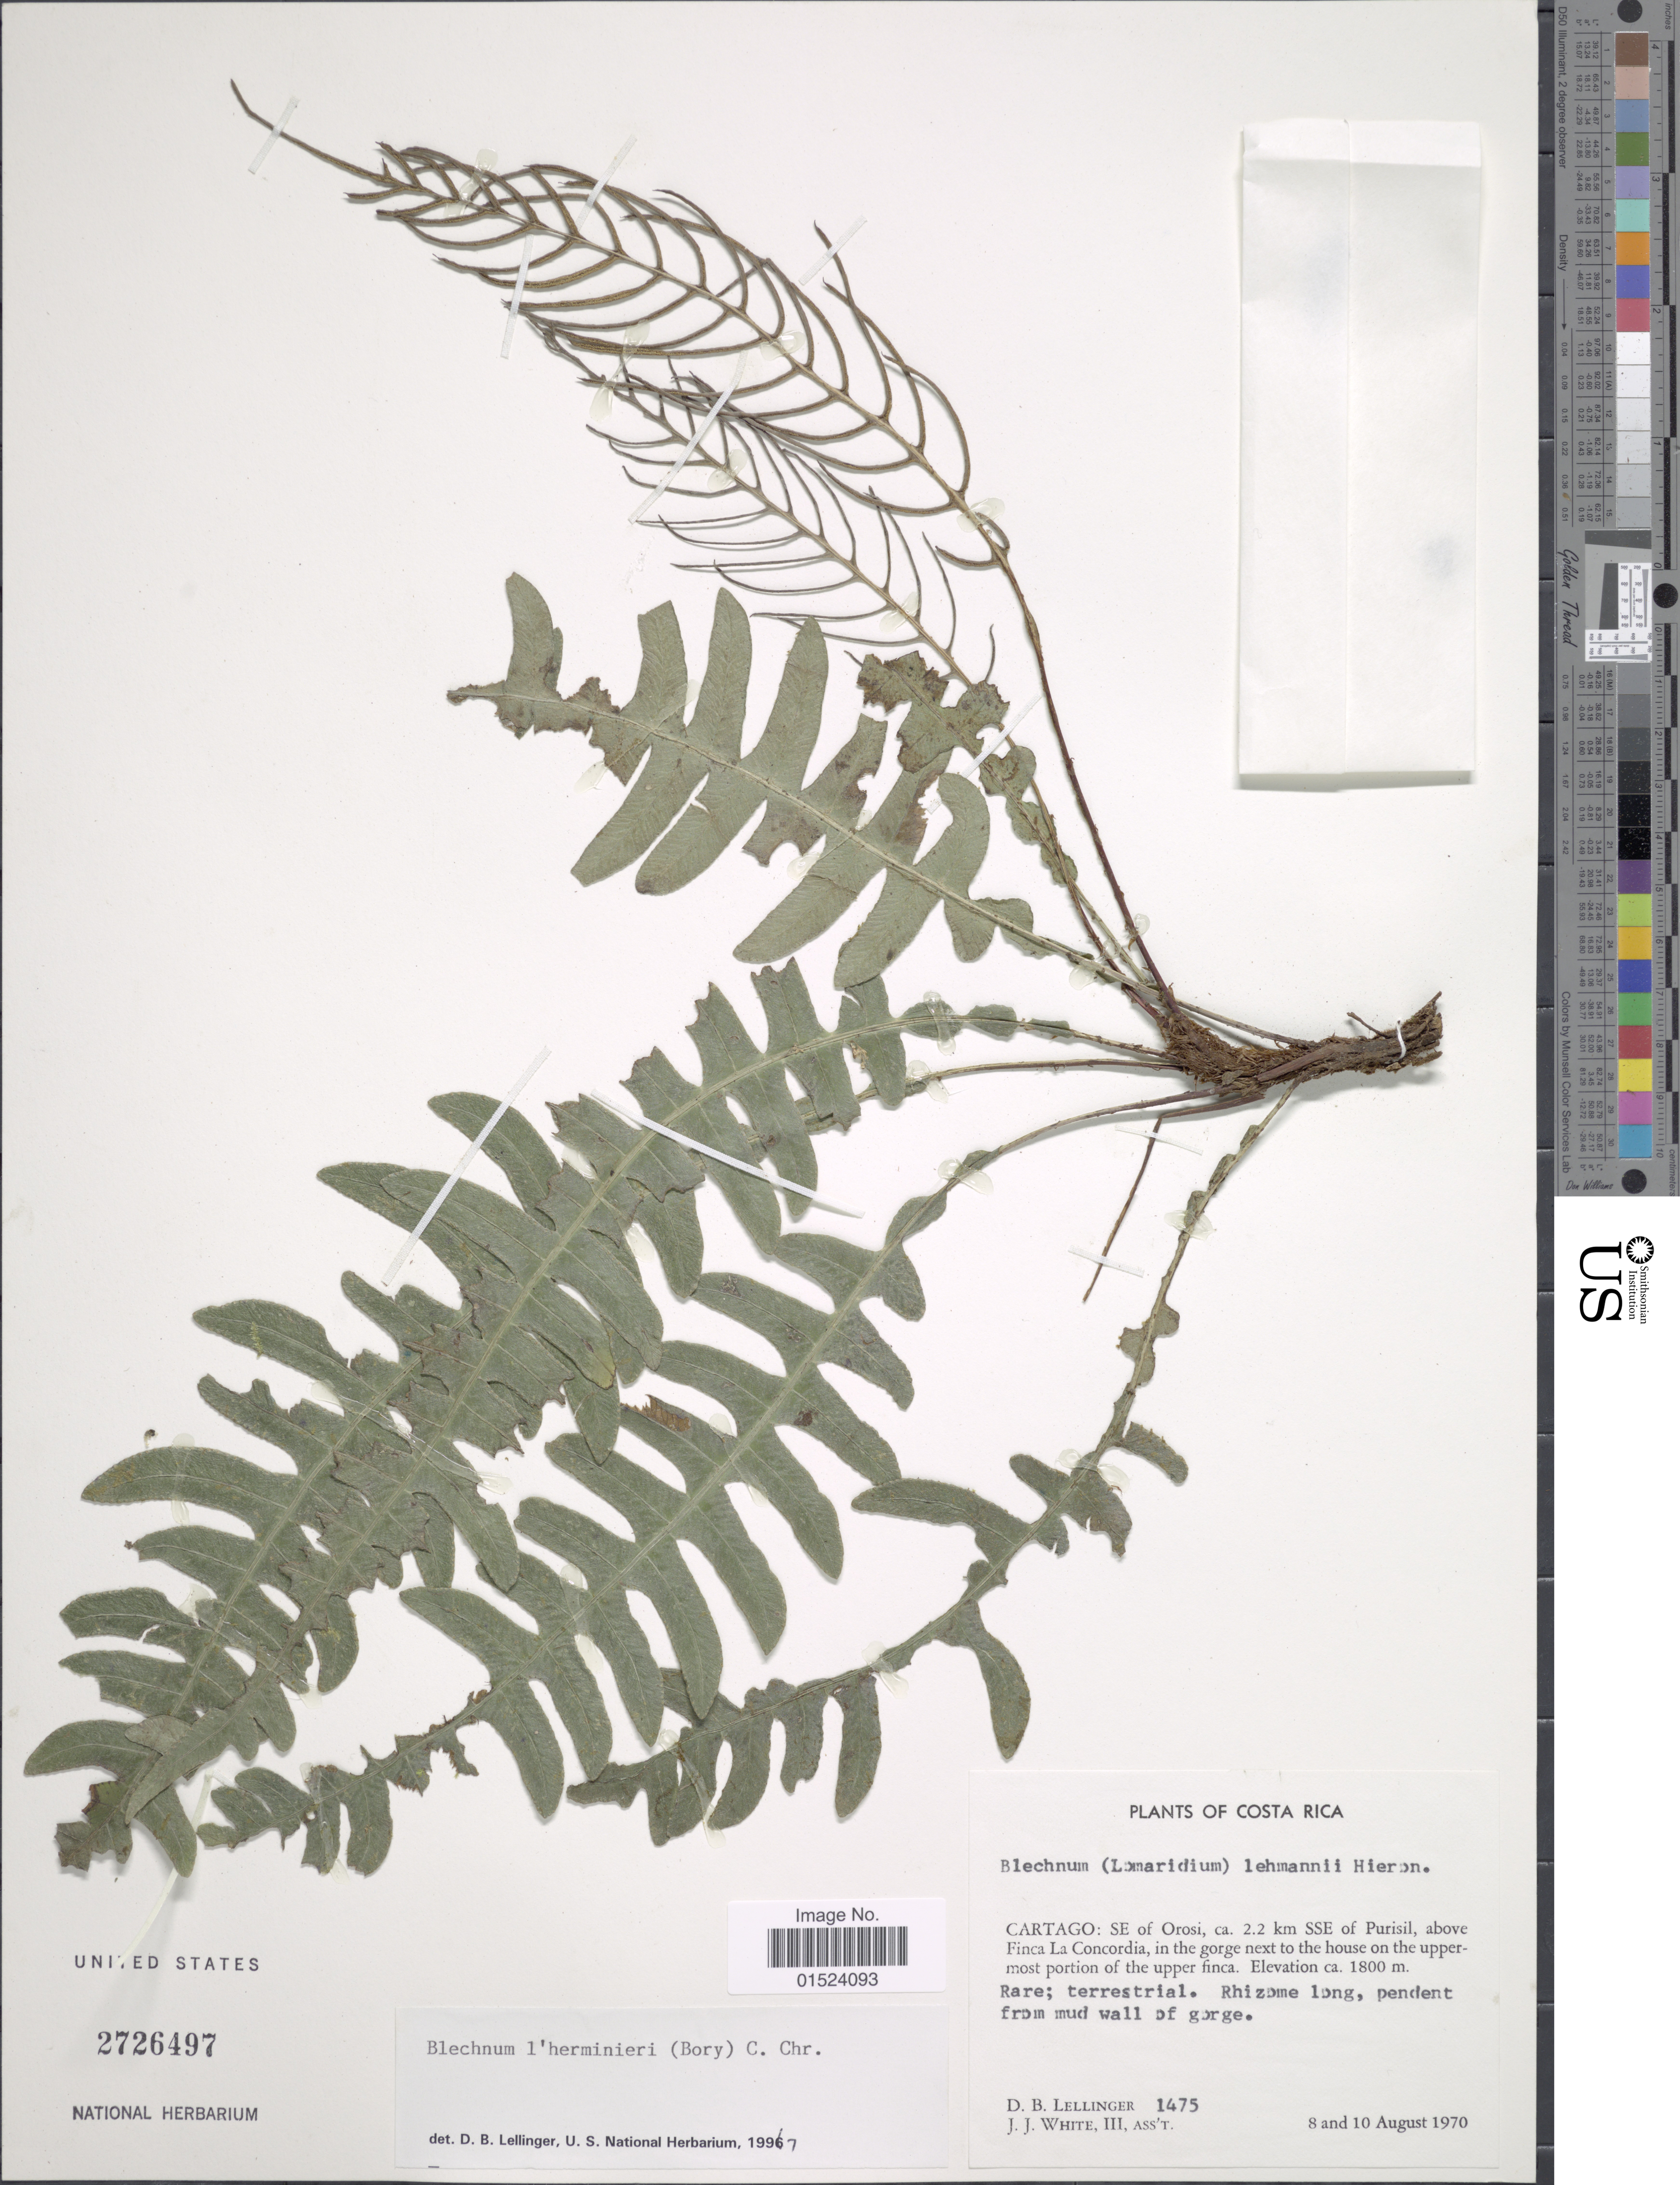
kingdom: Plantae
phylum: Tracheophyta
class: Polypodiopsida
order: Polypodiales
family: Blechnaceae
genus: Blechnum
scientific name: Blechnum l'herminieri subsp. lehmannii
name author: (Hieron.) Lellinger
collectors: D. B. Lellinger & J. J. White III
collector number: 1475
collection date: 1970-08-08/1970-08-10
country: Costa Rica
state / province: Cartago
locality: SE of Orosi, ca. 2.2 km SSE of Purisil, above Finca La Concordia, in the gorge next to house on the uppermost portion of the upper finca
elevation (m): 1800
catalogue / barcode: US 2726497